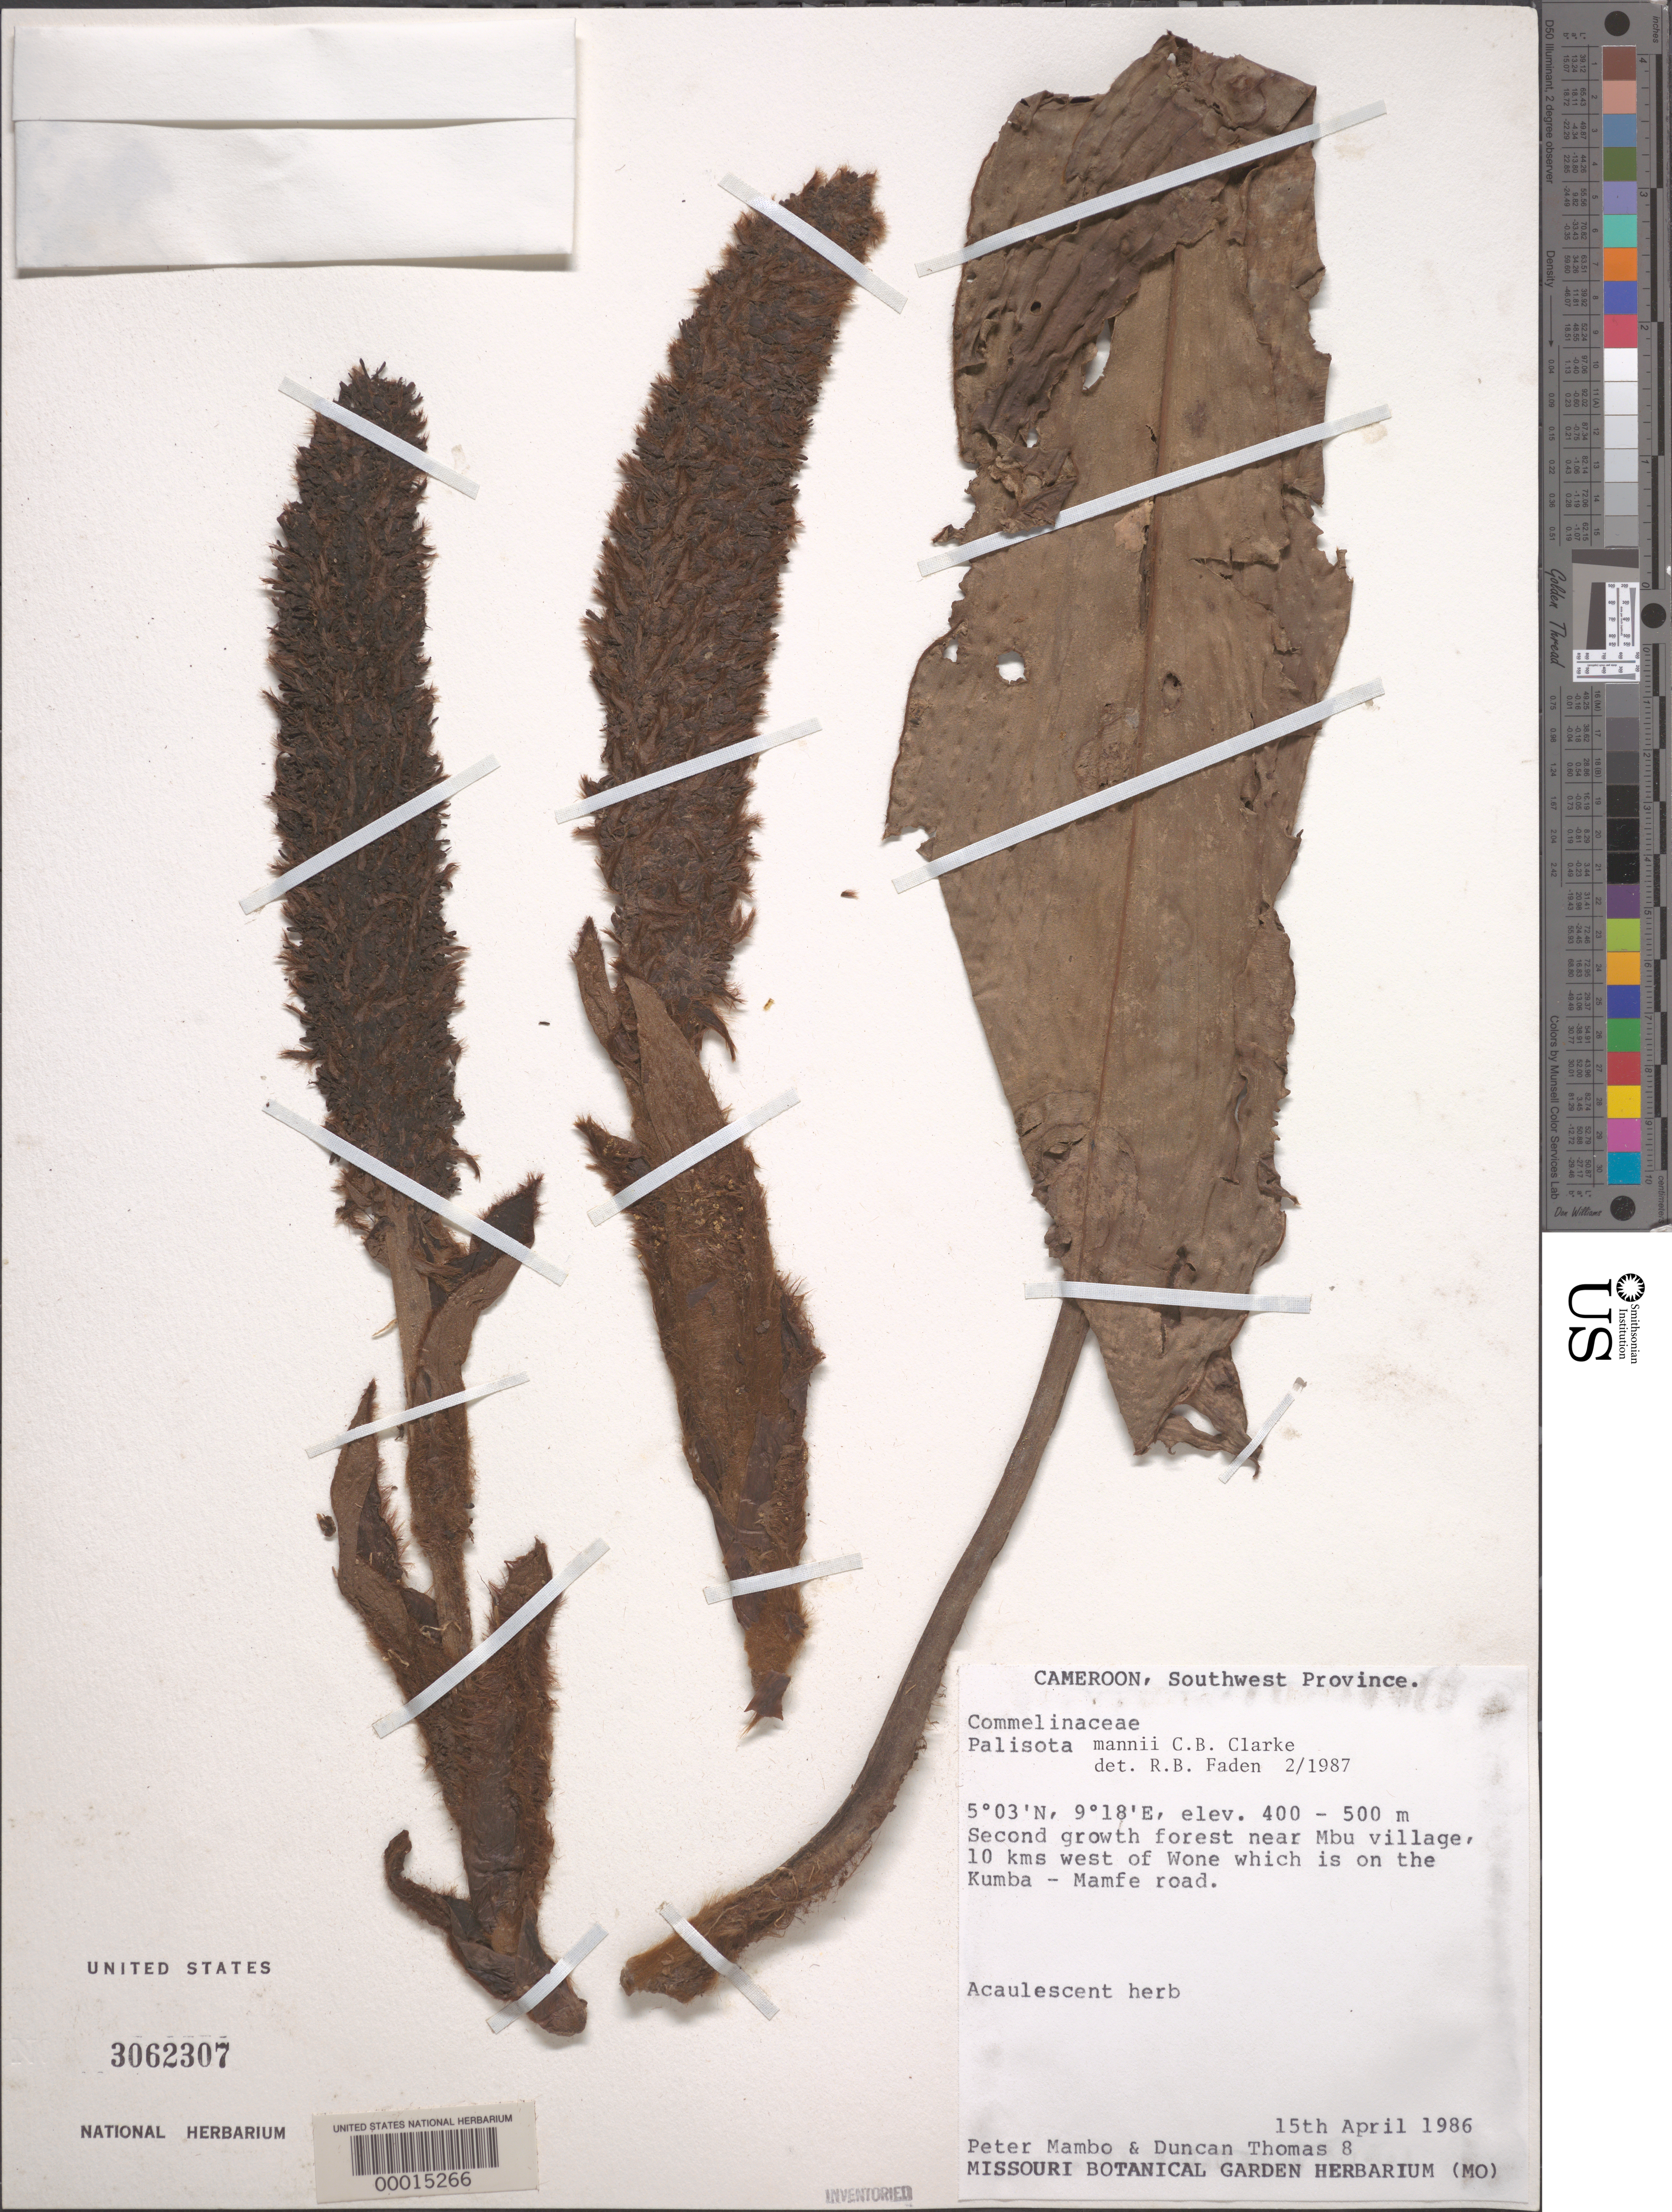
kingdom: Plantae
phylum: Tracheophyta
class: Liliopsida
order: Commelinales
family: Commelinaceae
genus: Palisota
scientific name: Palisota mannii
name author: C.B. Clarke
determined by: Faden, Robert B., (US), Smithsonian Institution - National Museum of Natural History (UNITED STATES)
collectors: P. Mambo & D. W. Thomas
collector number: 08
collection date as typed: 15 Apr 1986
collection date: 1986-04-15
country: Cameroon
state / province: Sud-Ouest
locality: Near mbu village, 10 kms w of wone, kumba-mamfe rd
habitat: Secondary growth forest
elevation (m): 400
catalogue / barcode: US 3062307